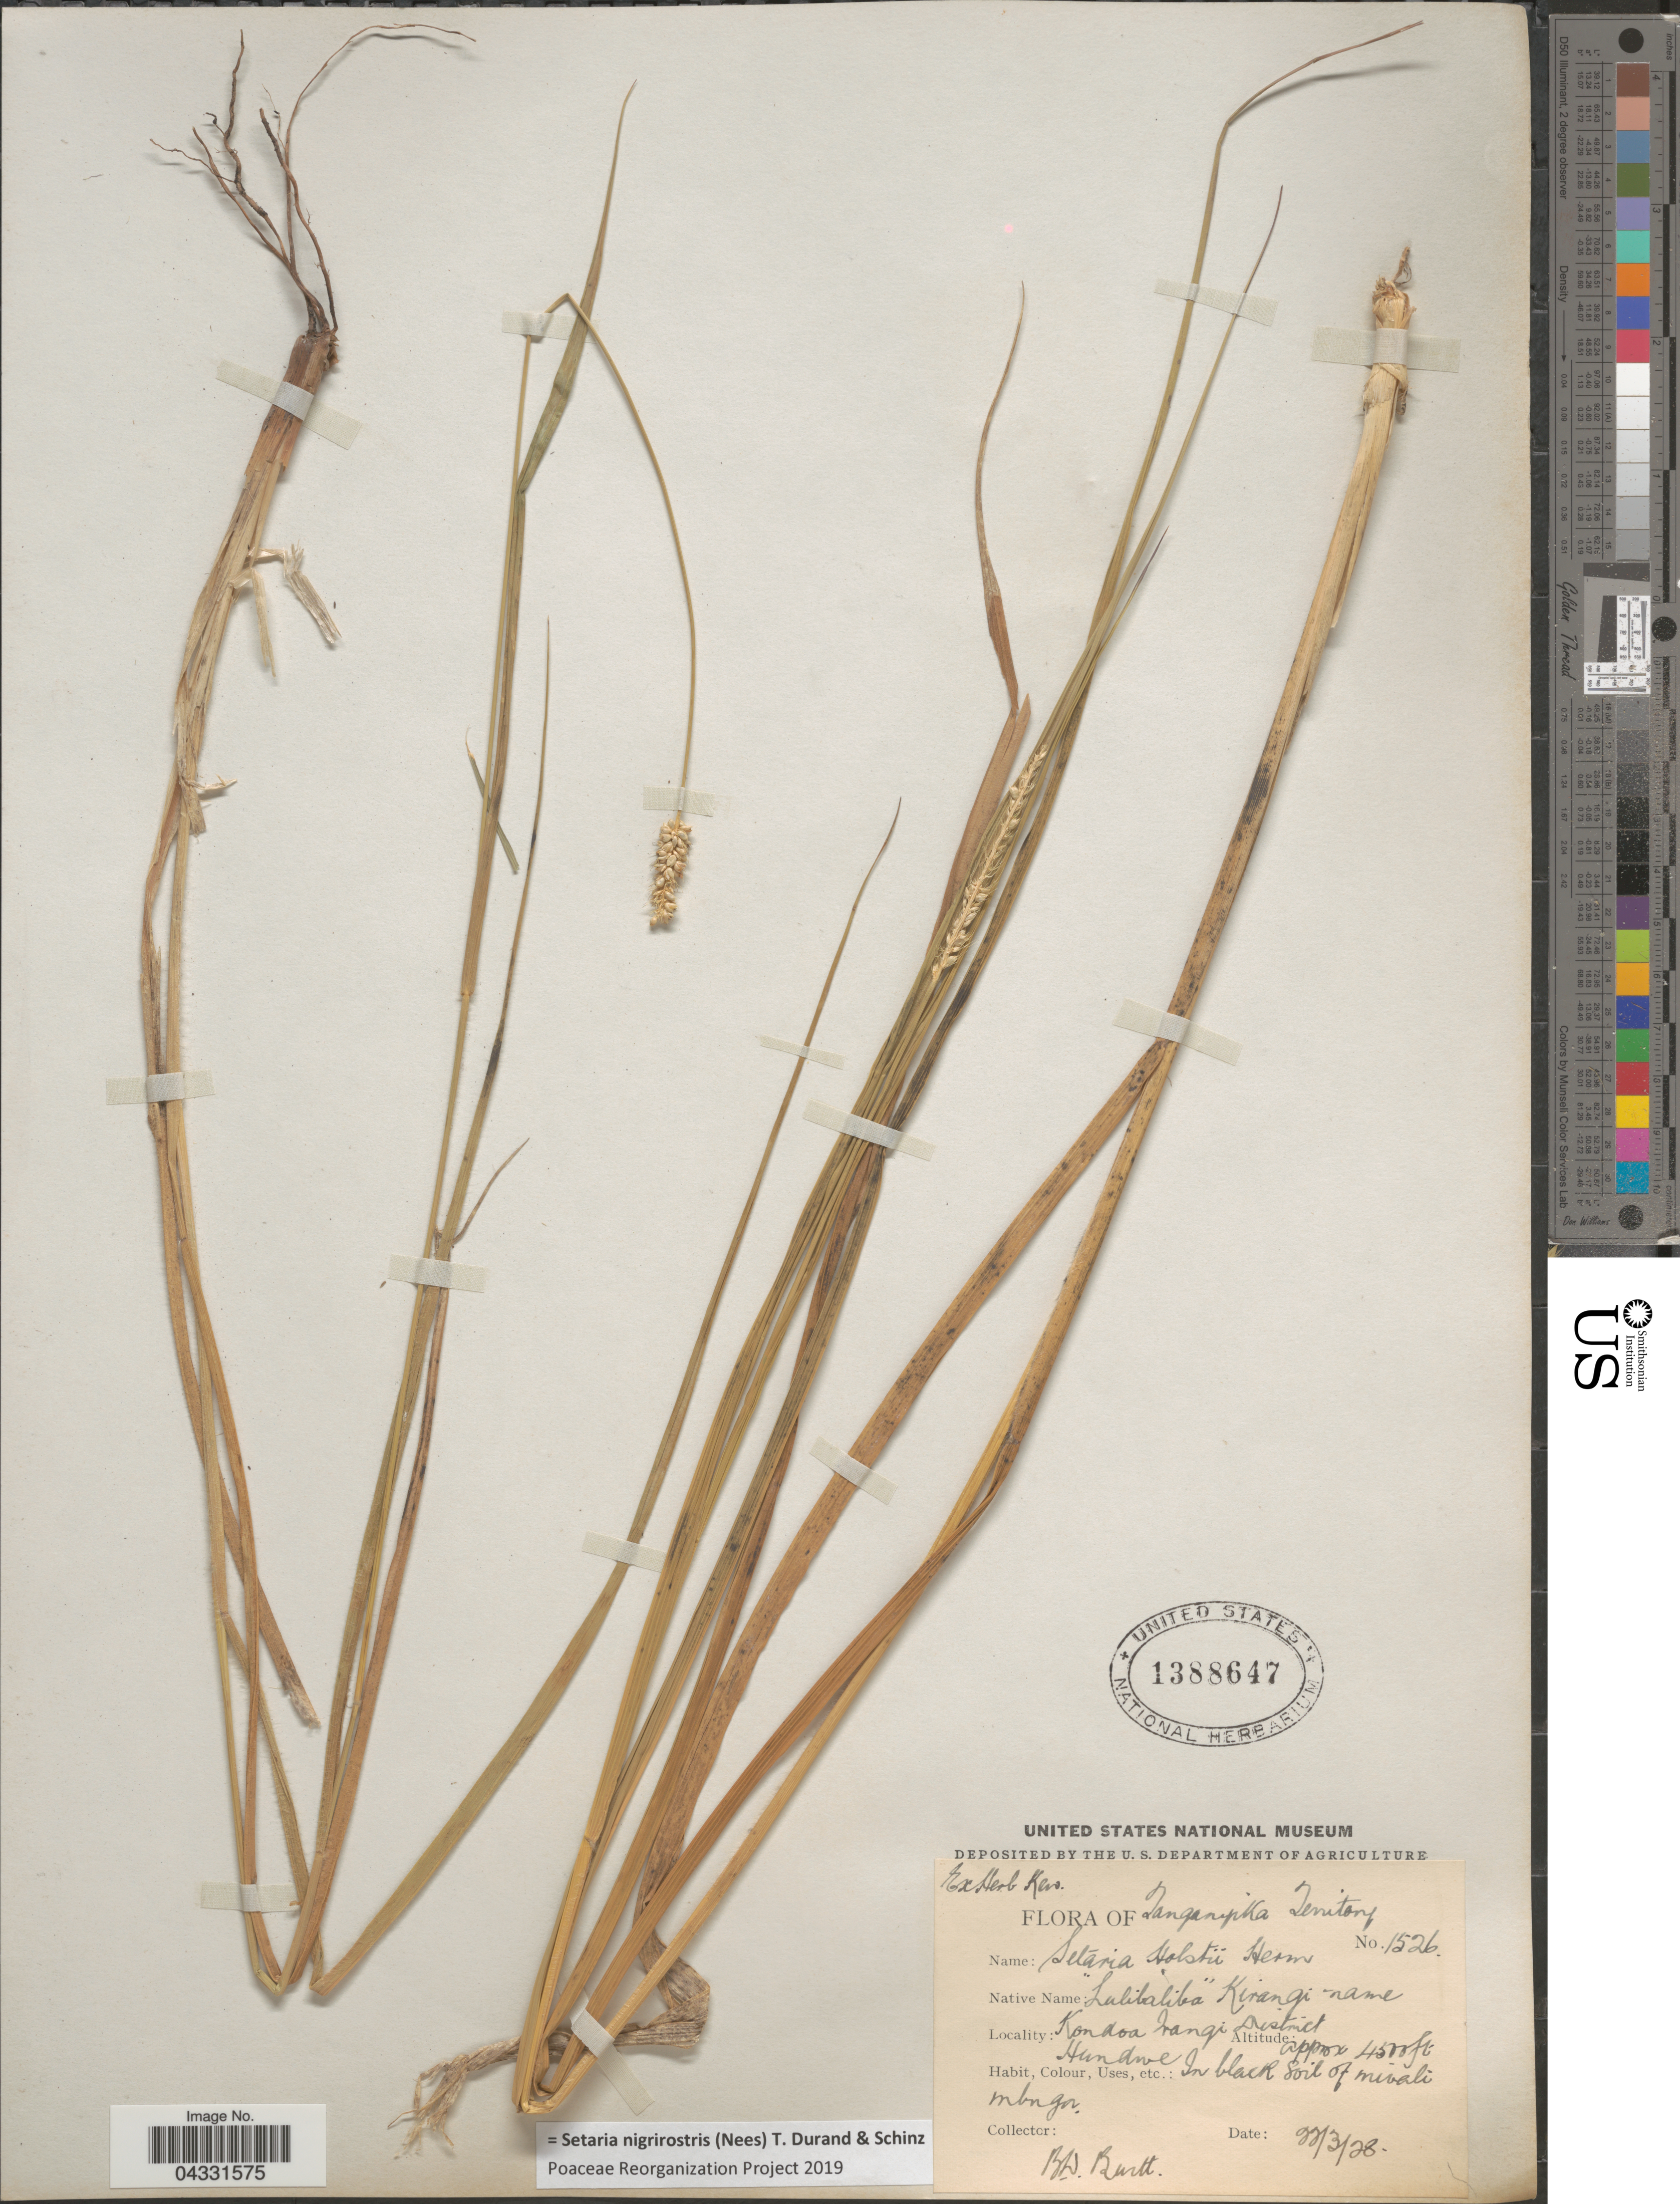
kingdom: Plantae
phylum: Tracheophyta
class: Liliopsida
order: Poales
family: Poaceae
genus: Setaria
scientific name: Setaria nigrirostris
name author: (Nees) Durand & Schinz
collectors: B. D. Burtt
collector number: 1526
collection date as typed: Transcribed d/m/y: 22/3/28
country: Tanzania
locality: Tanganyika Territory. Kondoa Irangi District. Hundwe. In black soil of mivalii mbuga.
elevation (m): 1372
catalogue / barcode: US 1388647